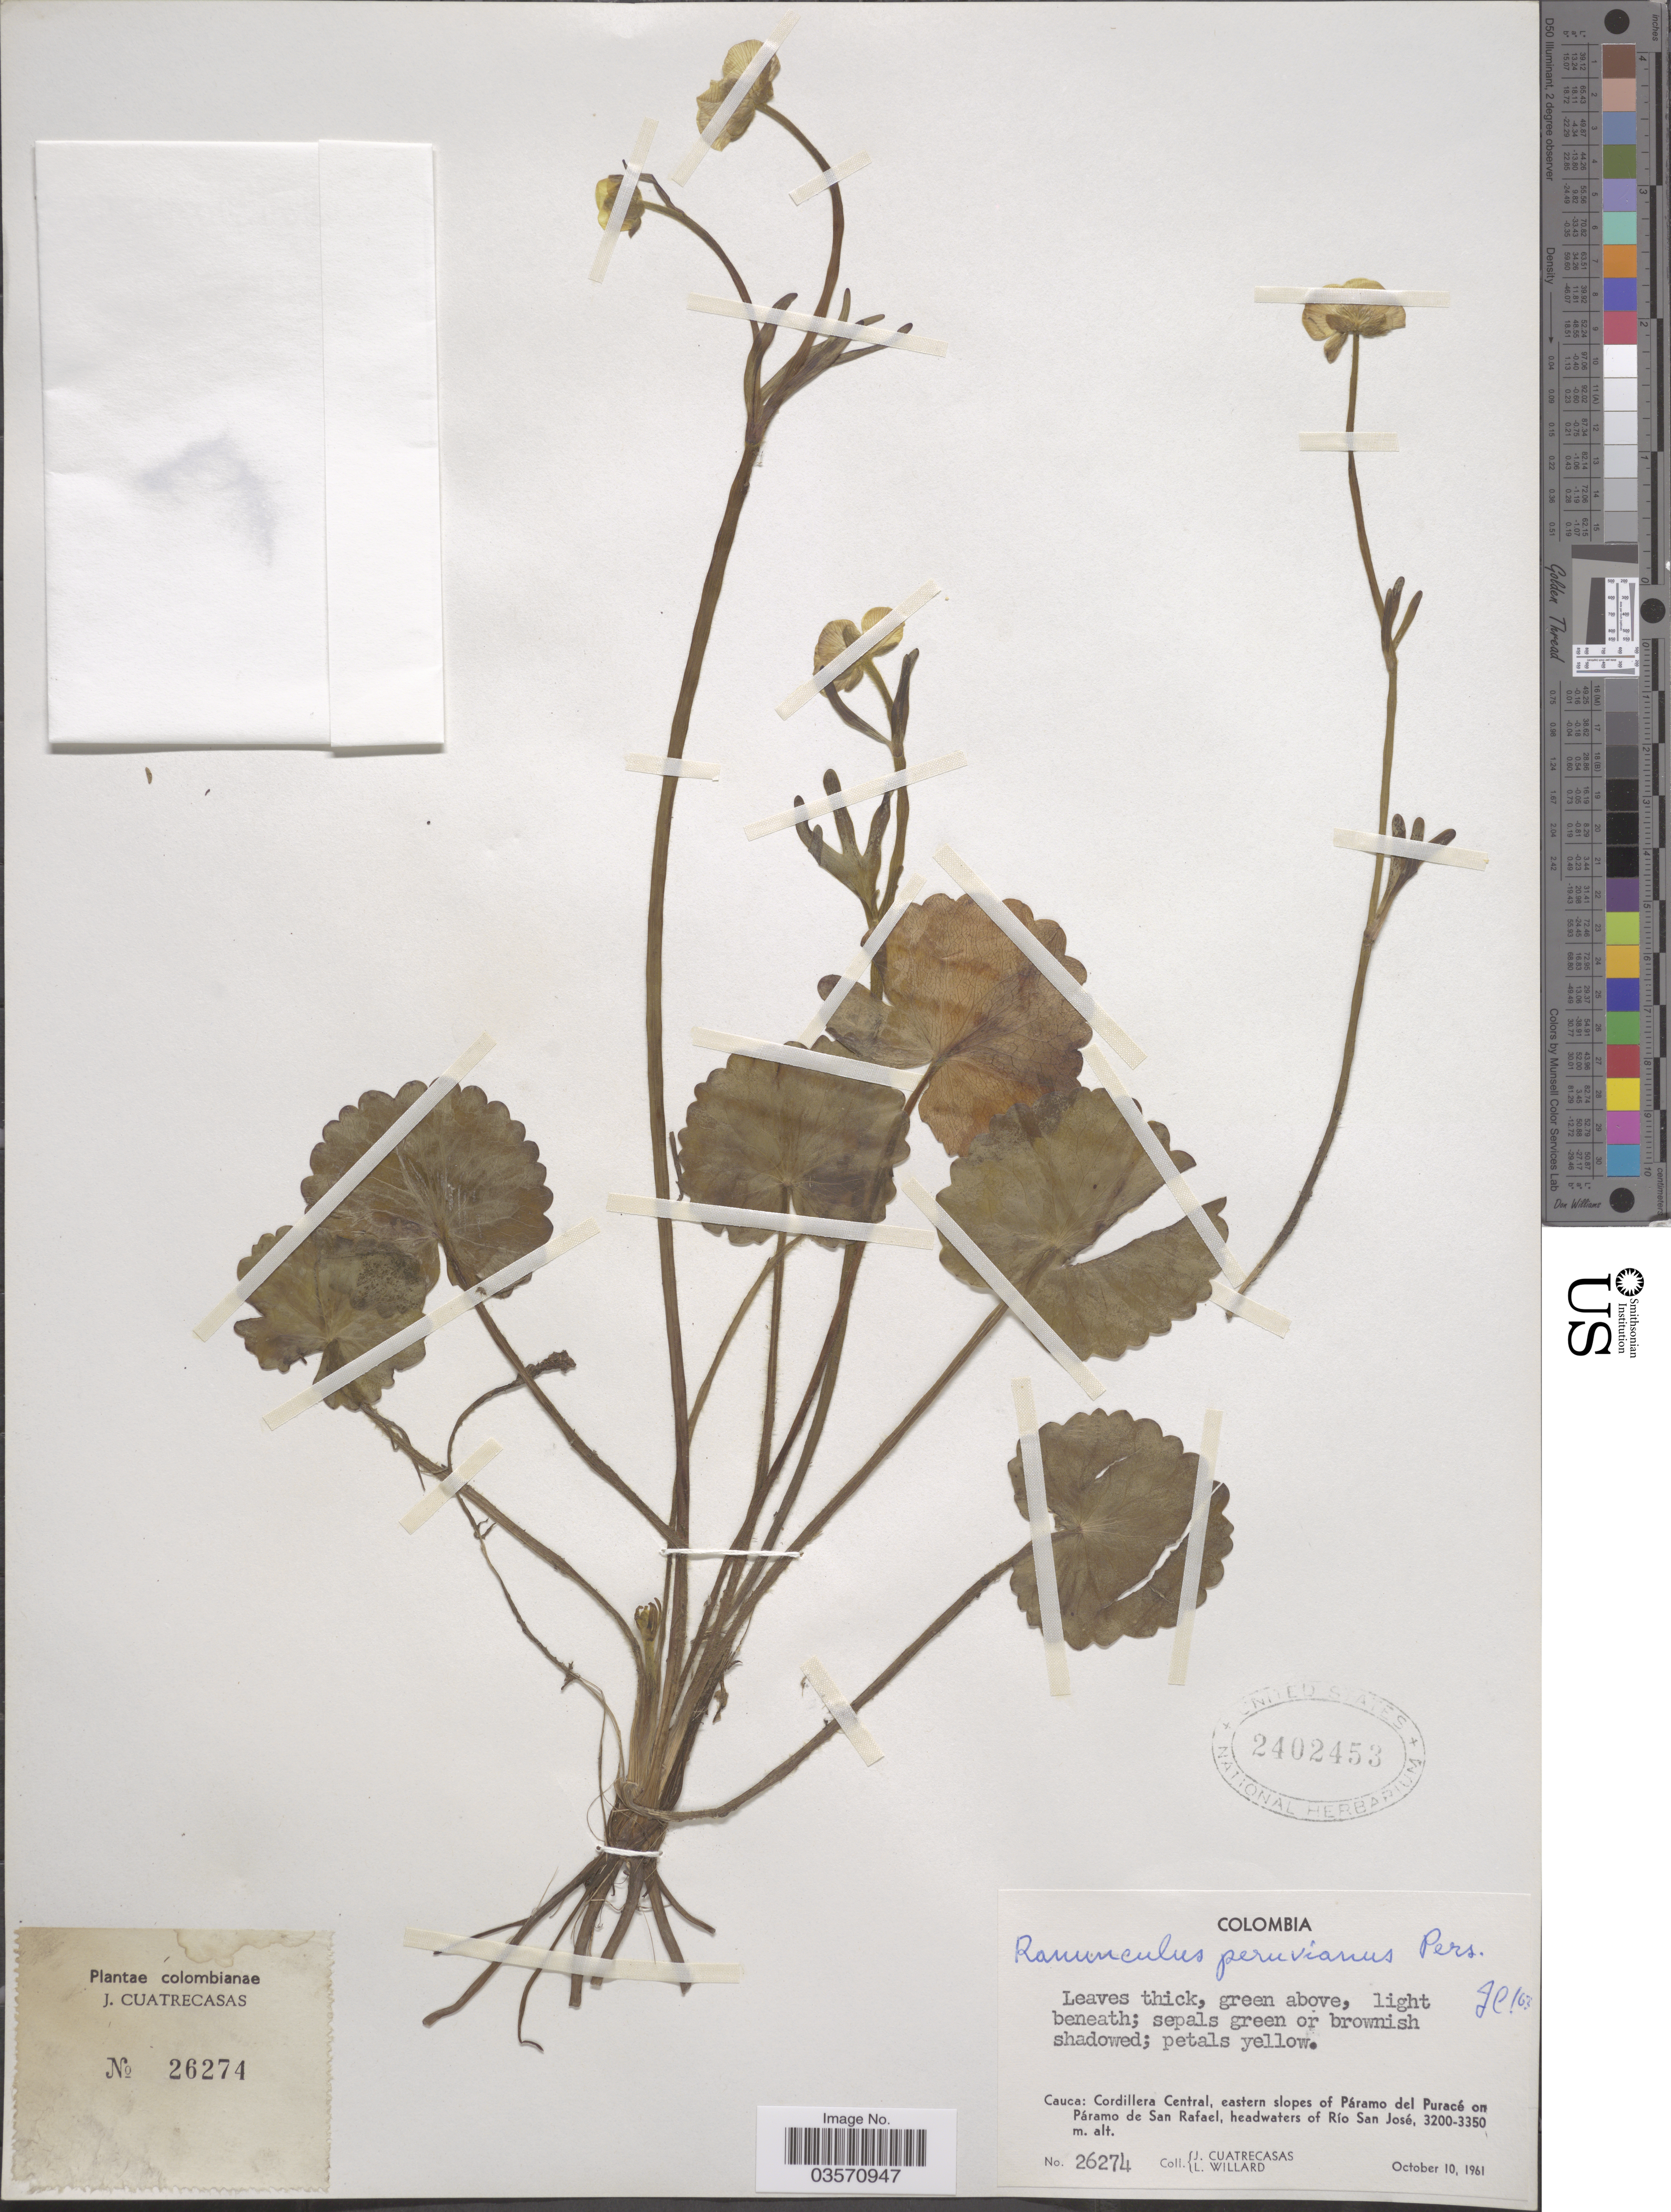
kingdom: Plantae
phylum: Tracheophyta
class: Magnoliopsida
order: Ranunculales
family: Ranunculaceae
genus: Ranunculus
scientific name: Ranunculus peruvianus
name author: Pers.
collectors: J. Cuatrecasas & L. Willard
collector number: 26274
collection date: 1961-10-10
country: Colombia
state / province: Cauca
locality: Cordillera Central, eastern slope of Páramo del Puracé en Páramo de San Rafael, headwaters of Río San José.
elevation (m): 3200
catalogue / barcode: US 2402453